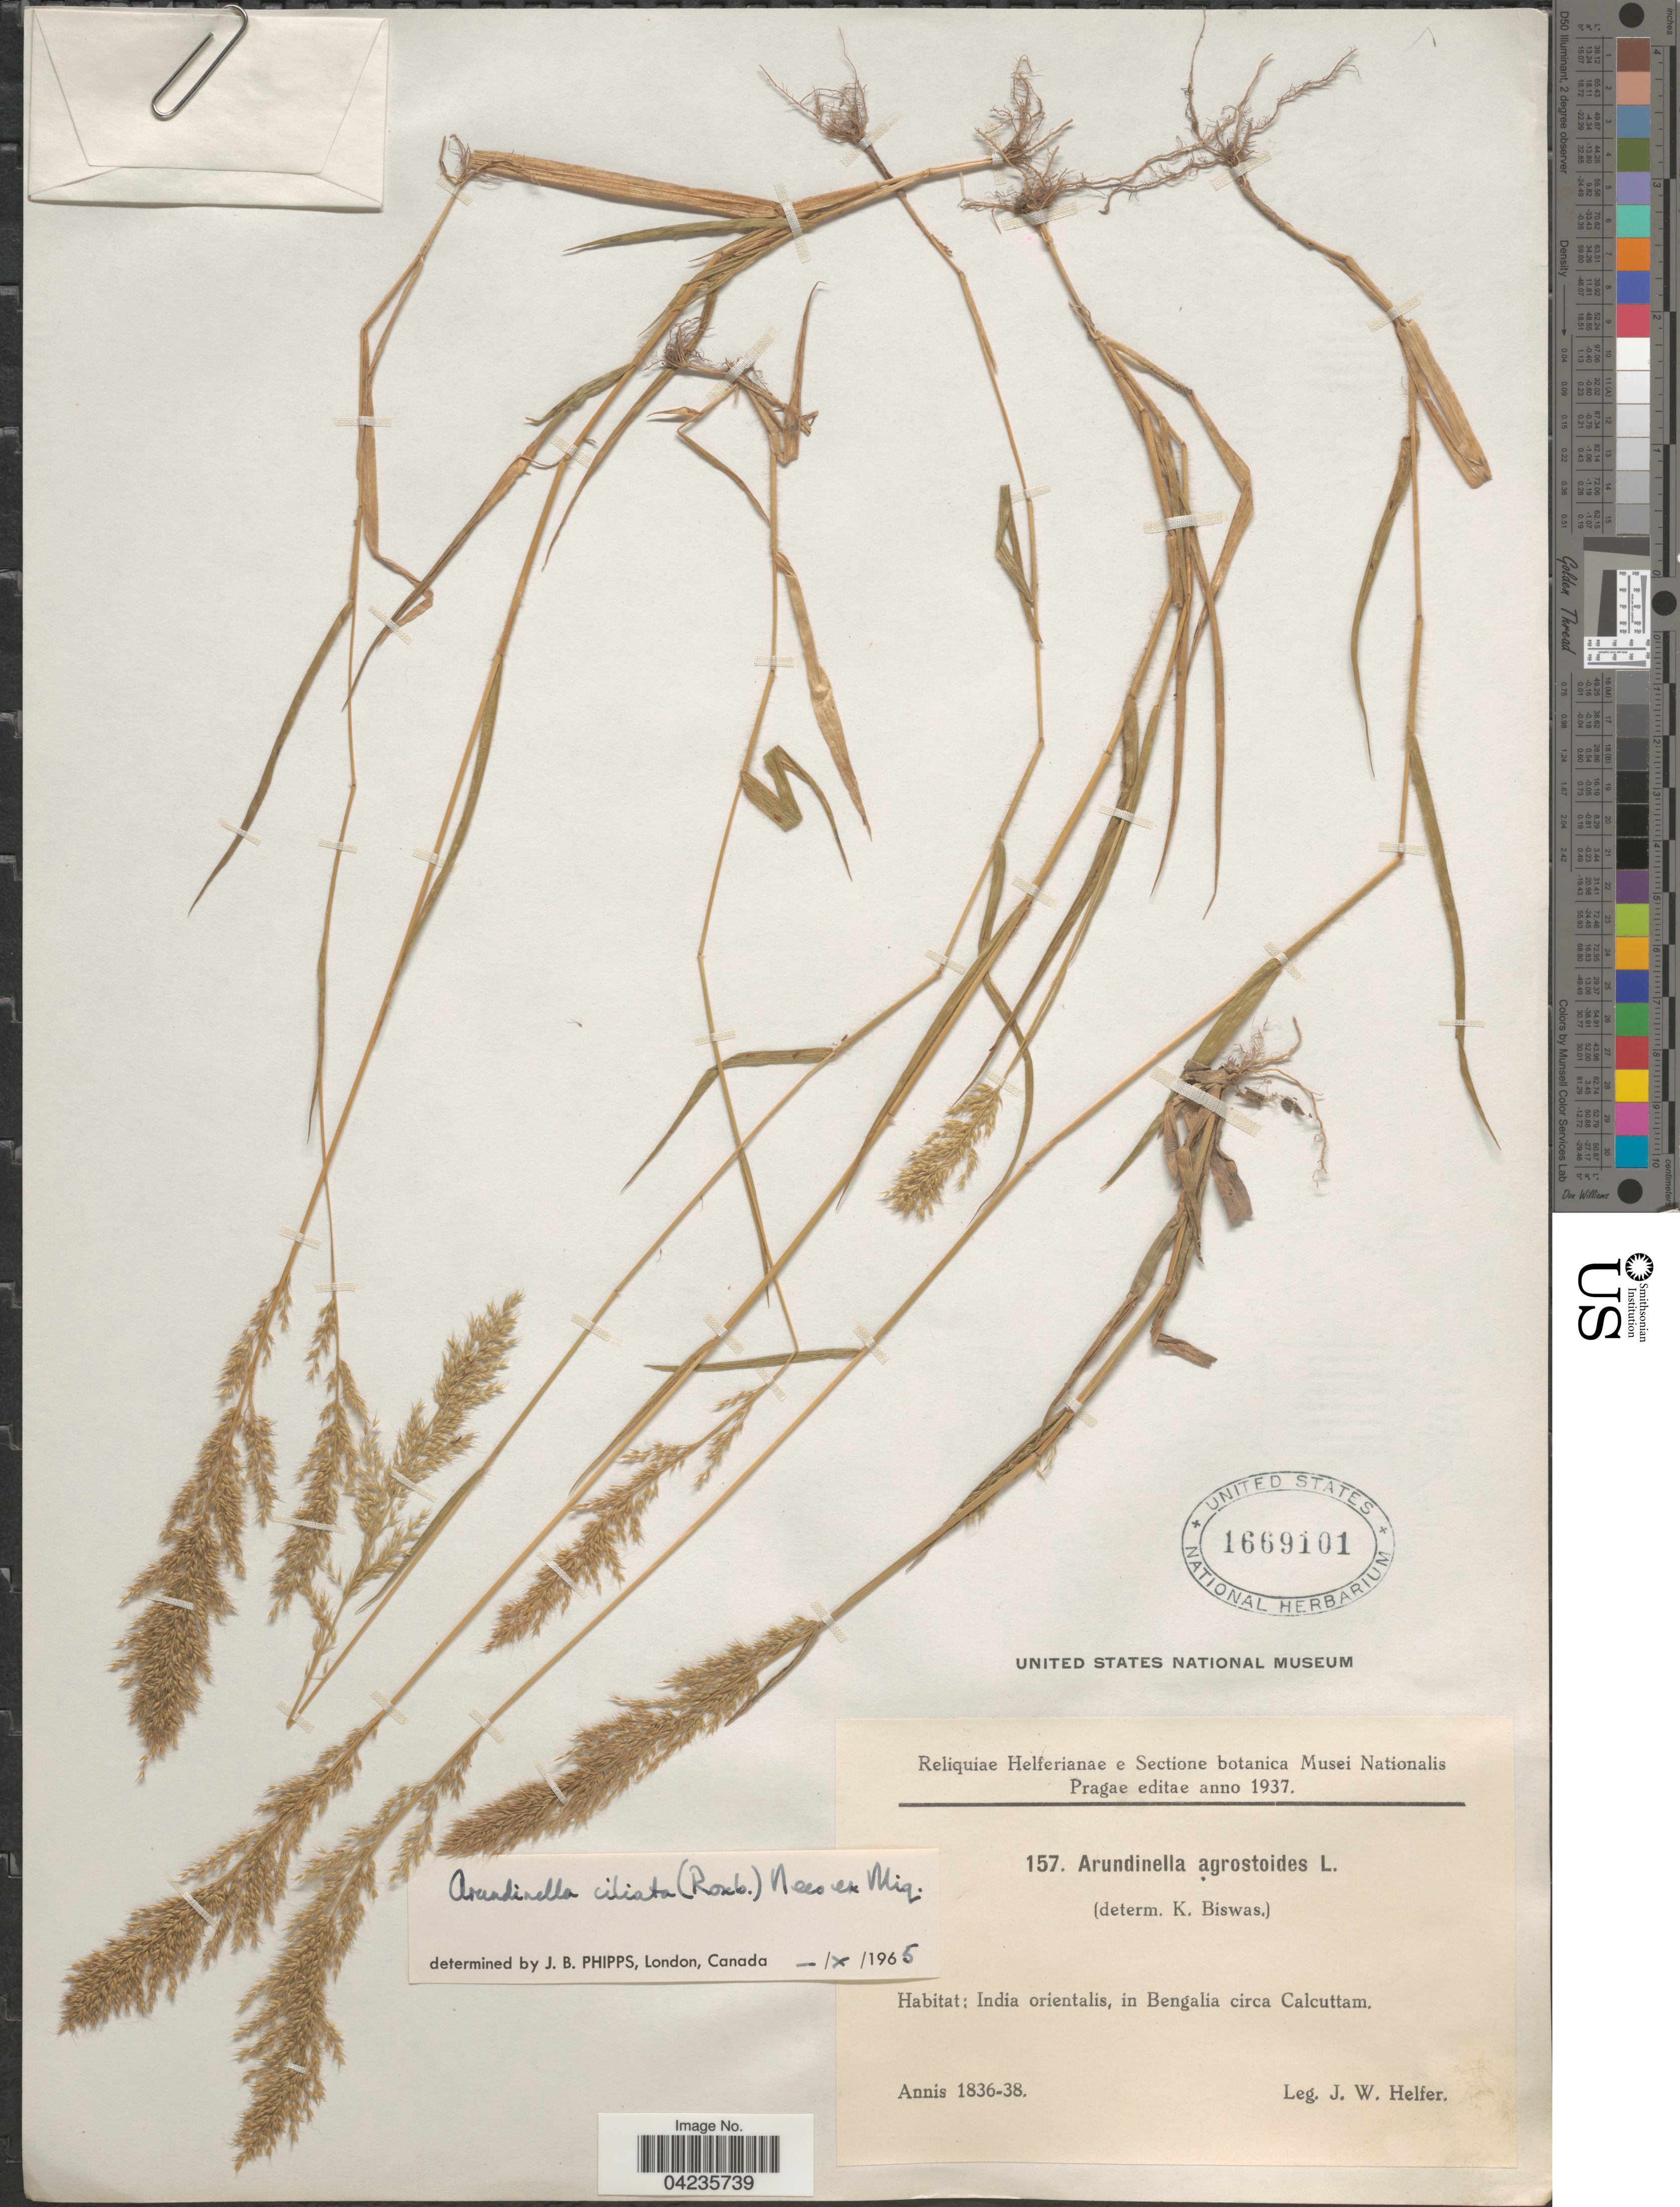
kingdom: Plantae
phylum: Tracheophyta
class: Liliopsida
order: Poales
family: Poaceae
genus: Arundinella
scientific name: Arundinella ciliata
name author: Nees ex Miq.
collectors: J. W. Helfer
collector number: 157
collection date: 1937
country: India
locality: India orientalis, in Bengalia circa Calcuttam.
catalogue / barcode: US 1669101